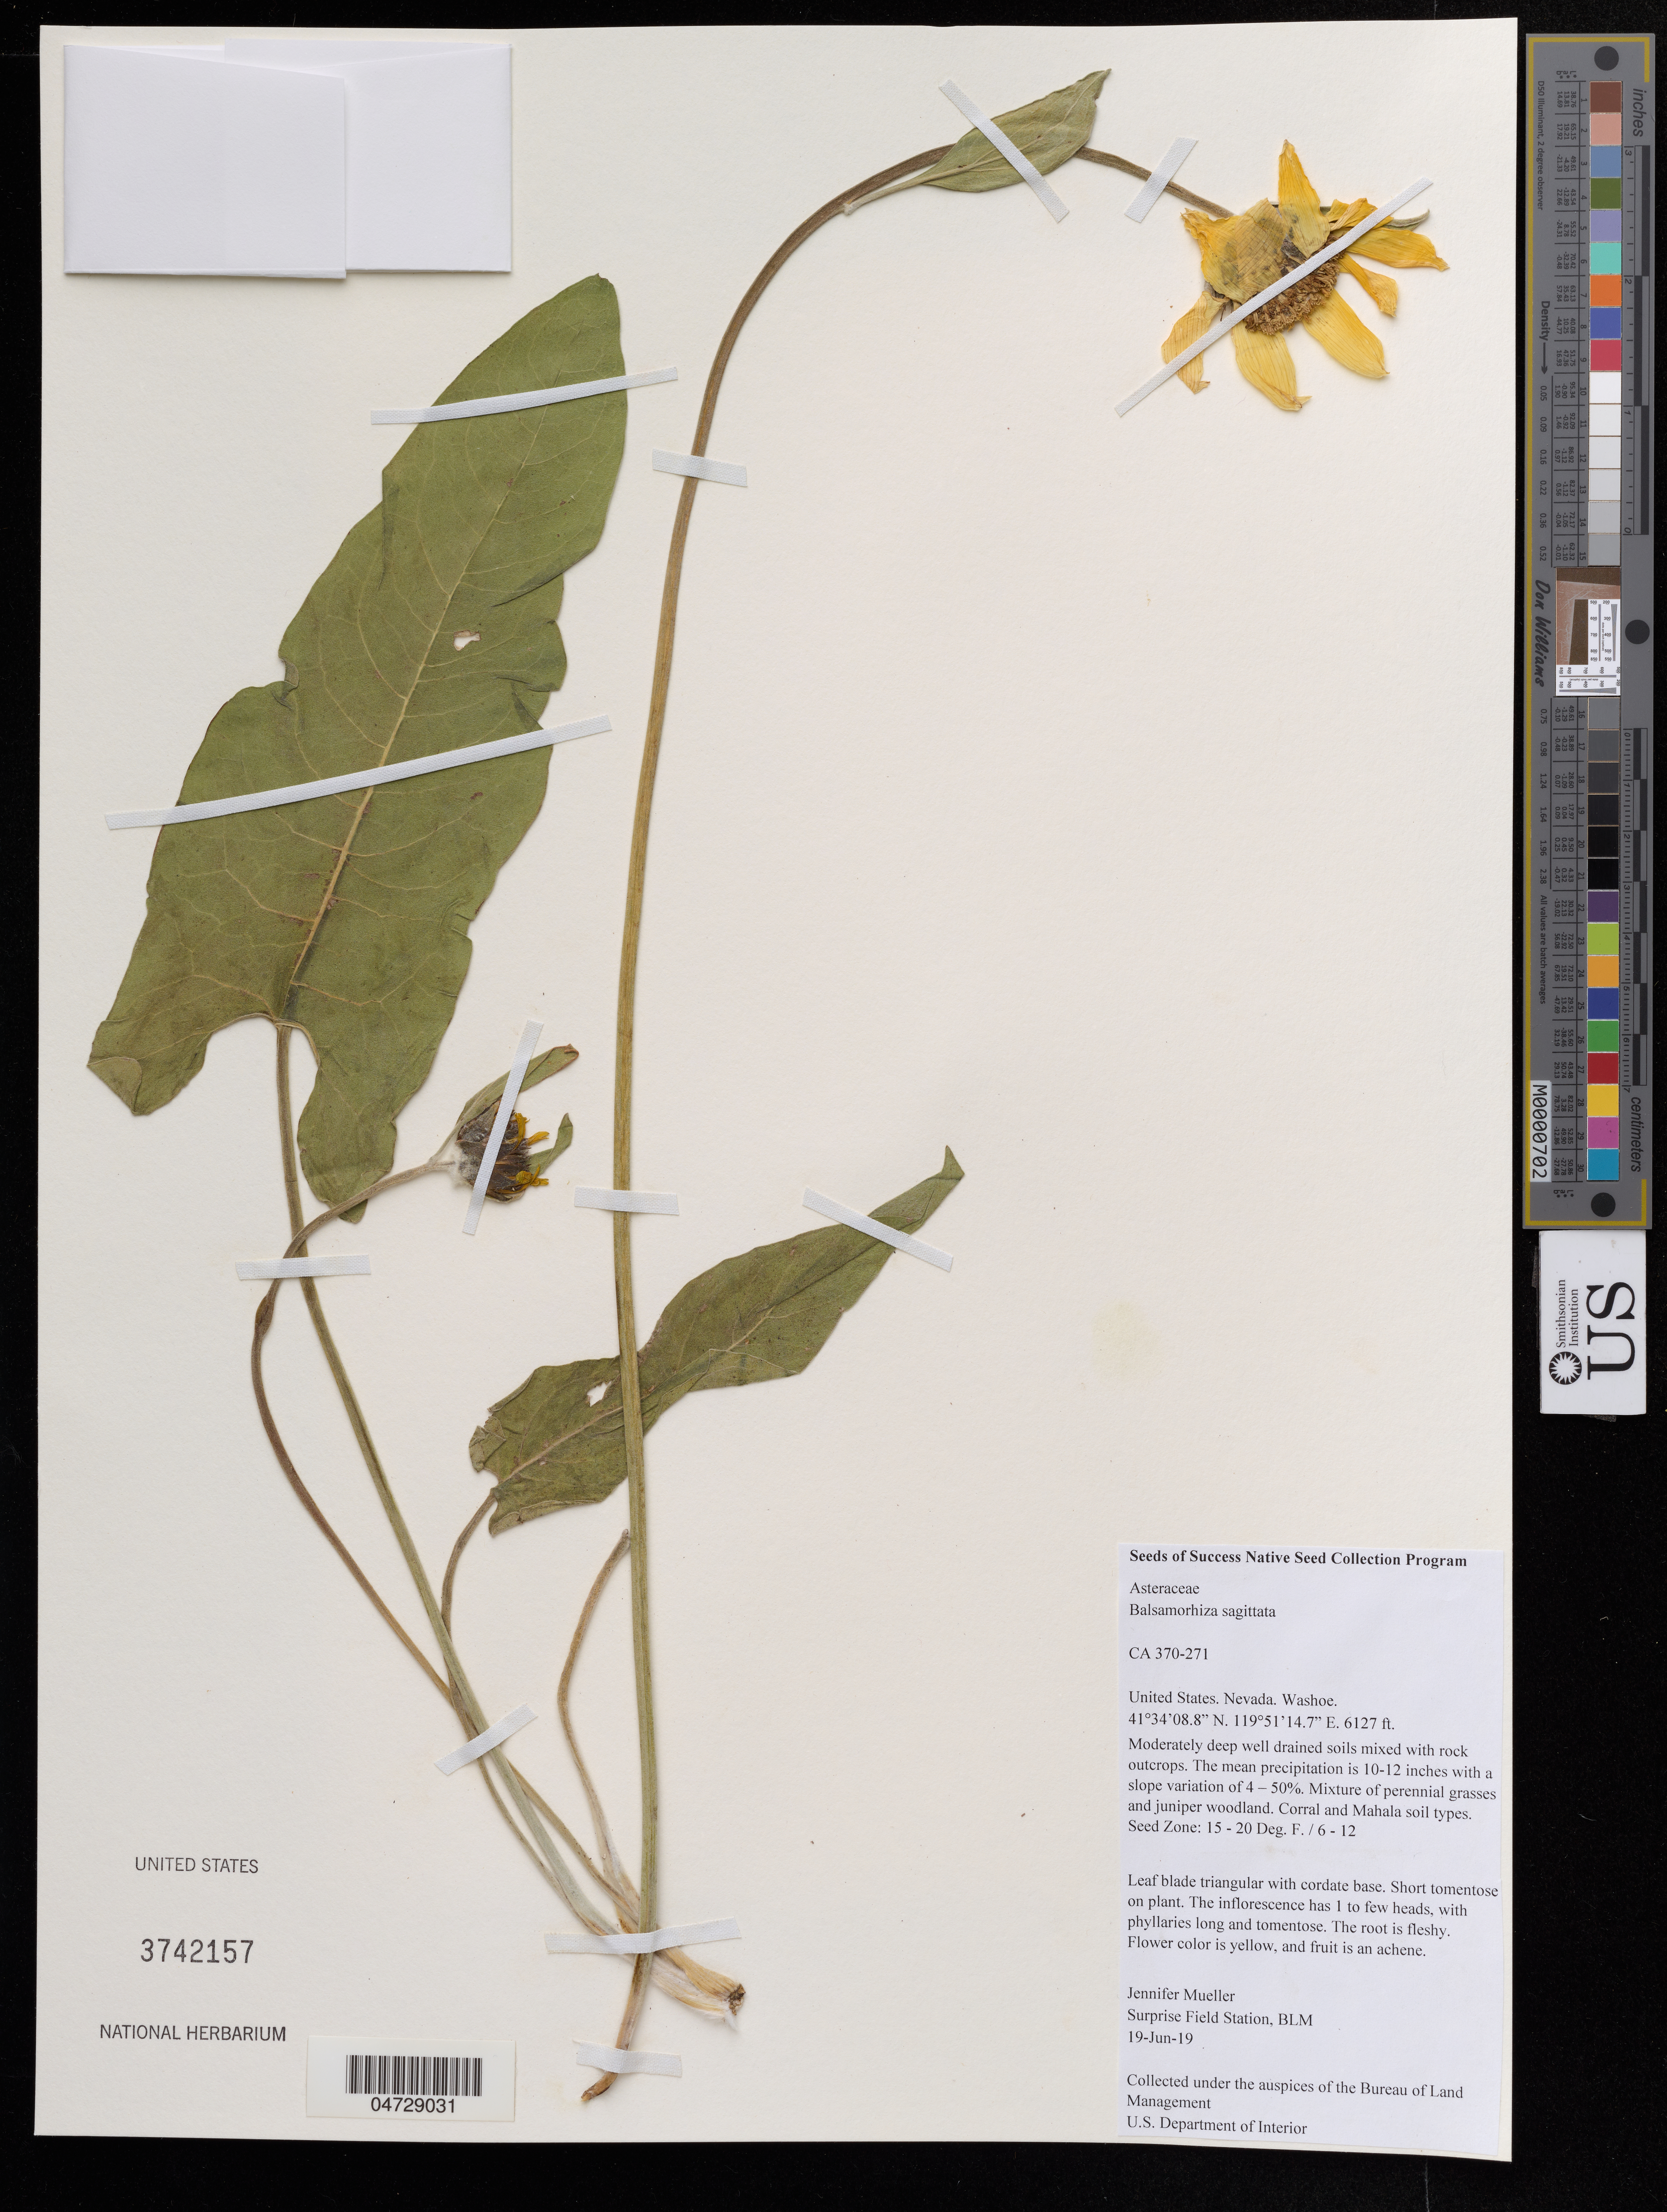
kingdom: Plantae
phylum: Tracheophyta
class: Magnoliopsida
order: Asterales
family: Asteraceae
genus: Balsamorhiza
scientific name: Balsamorhiza sagittata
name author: (Pursh) Nutt.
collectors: J. Mueller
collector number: CA 370-271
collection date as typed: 19 Jun19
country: United States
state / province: Nevada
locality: Washoe.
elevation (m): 1868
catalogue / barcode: US 3742157